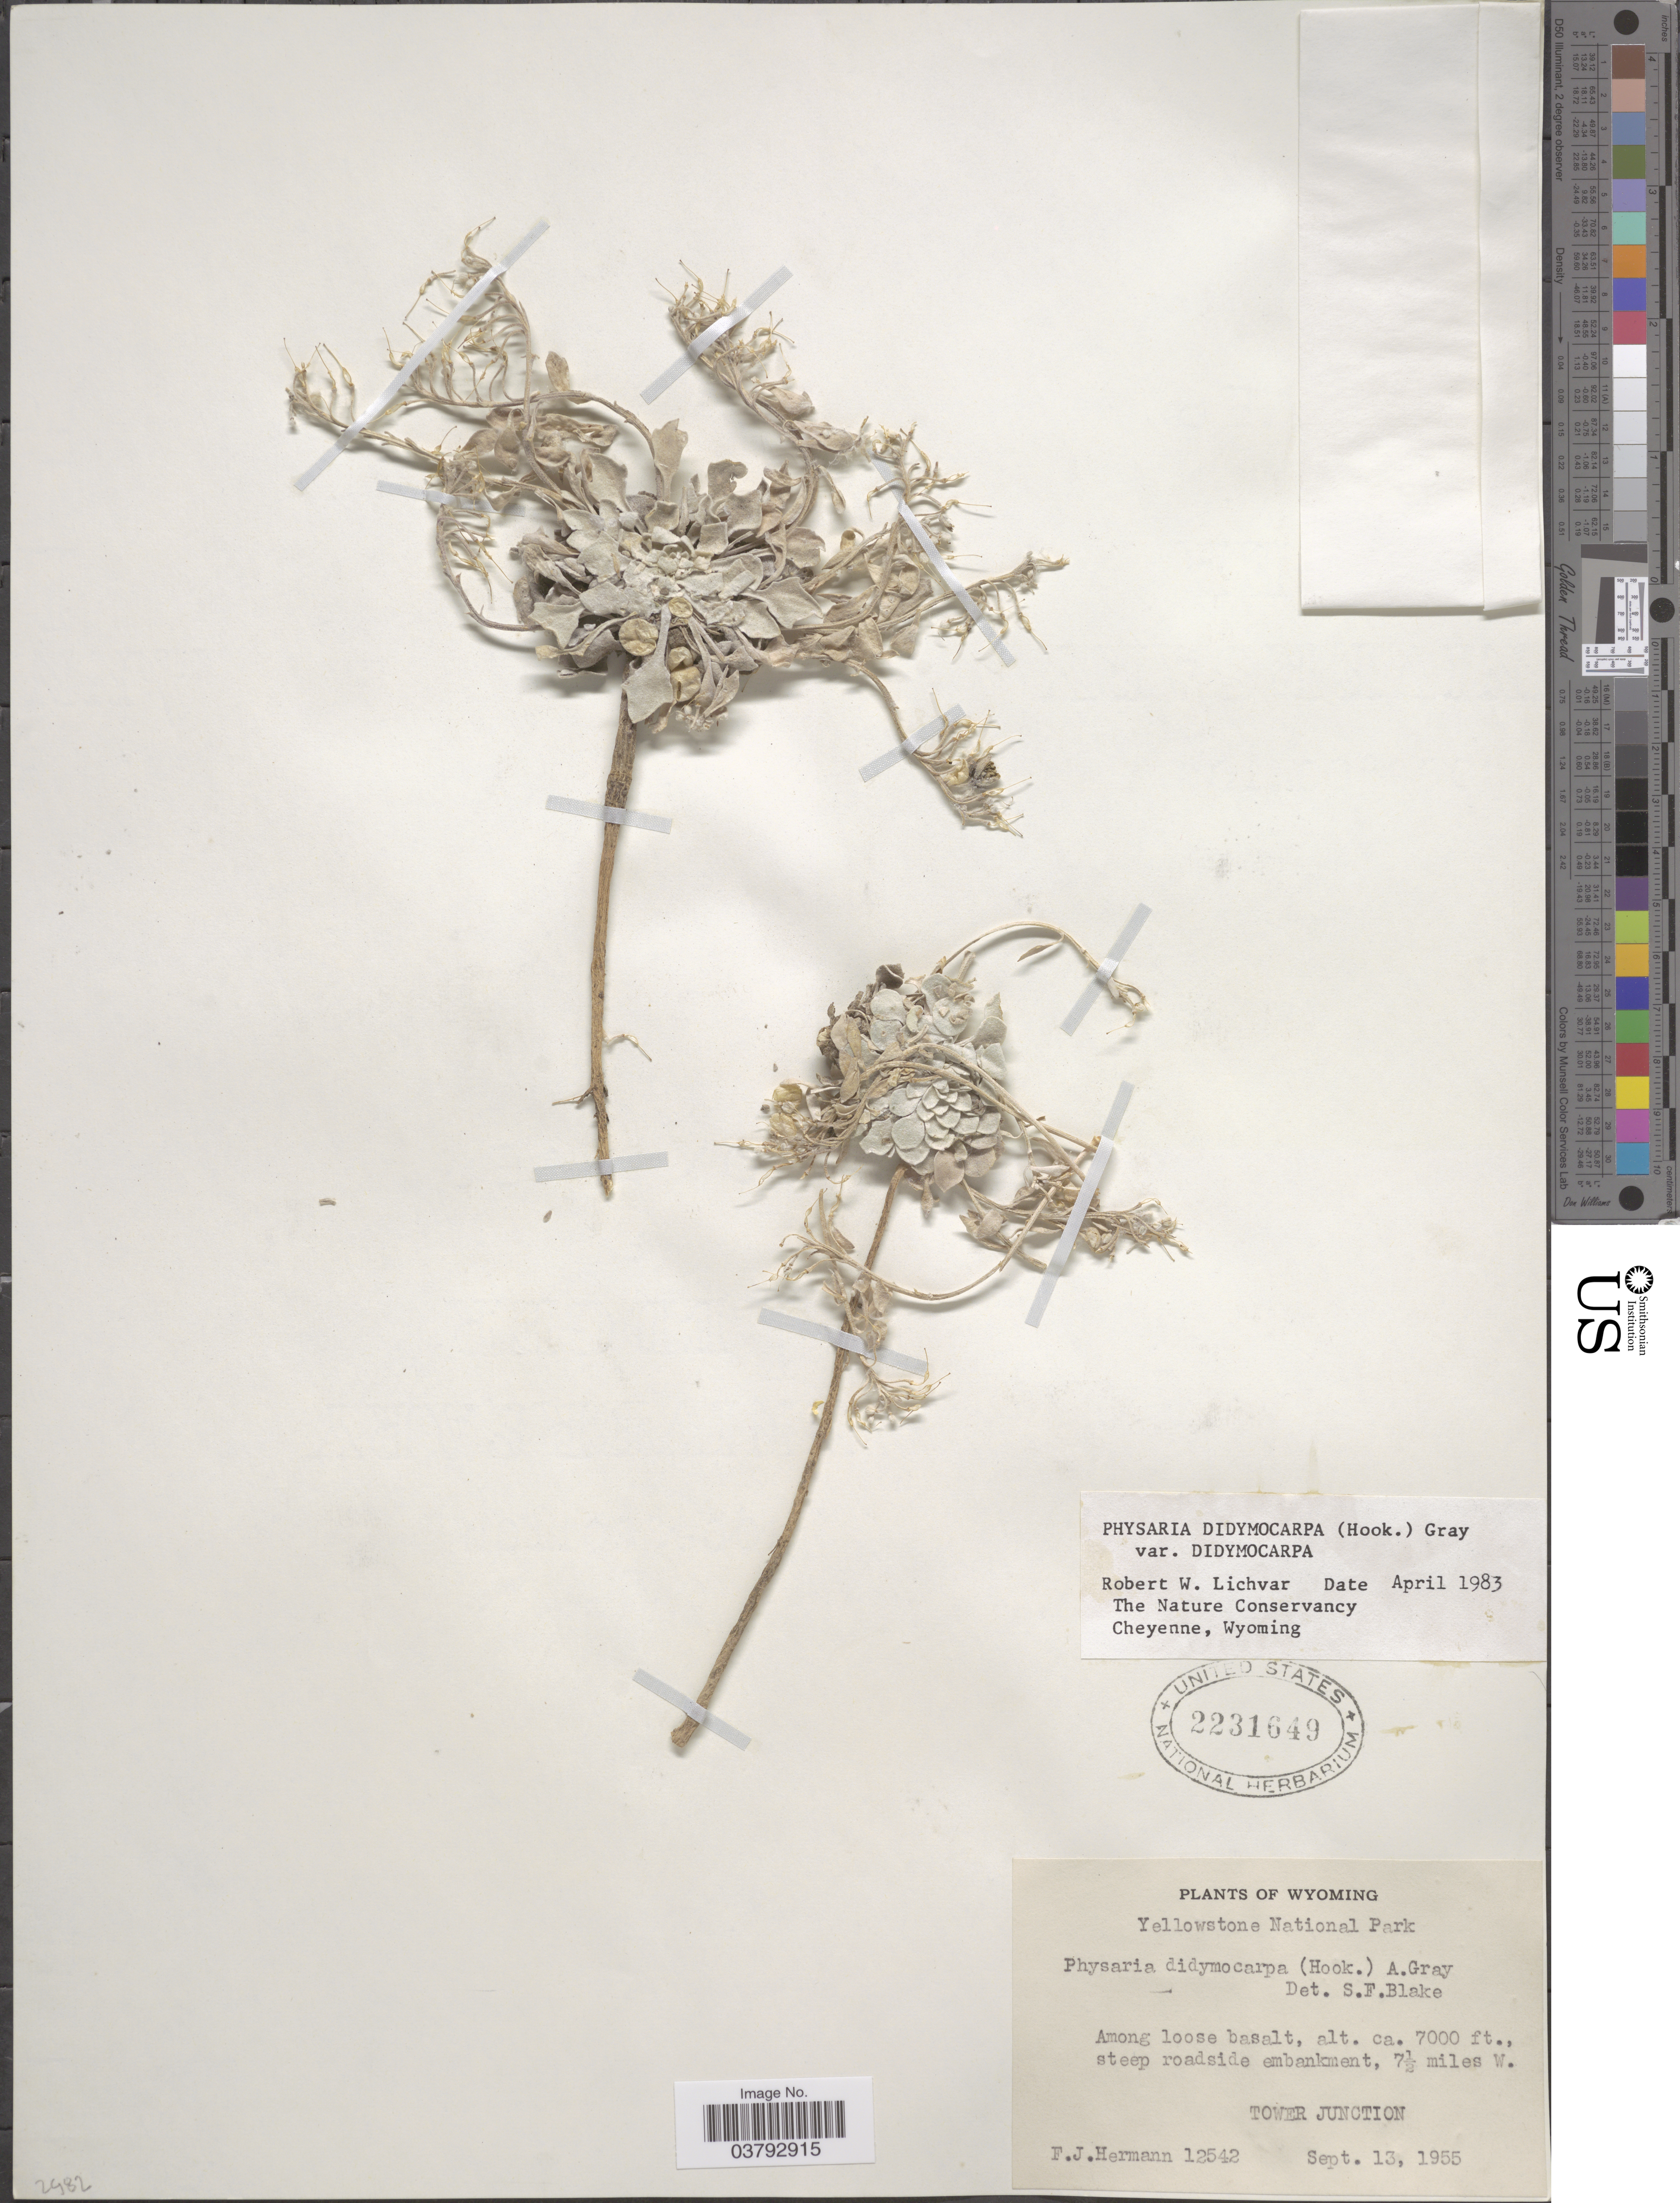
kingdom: Plantae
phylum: Tracheophyta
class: Magnoliopsida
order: Brassicales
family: Brassicaceae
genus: Physaria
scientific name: Physaria didymocarpa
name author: (Hook.) A. Gray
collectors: F. J. Hermann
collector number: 12542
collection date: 1955-09-13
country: United States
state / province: Wyoming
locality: Yellowstone National Park. 7½ miles W. Tower Junction.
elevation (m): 2134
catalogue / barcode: US 2231649